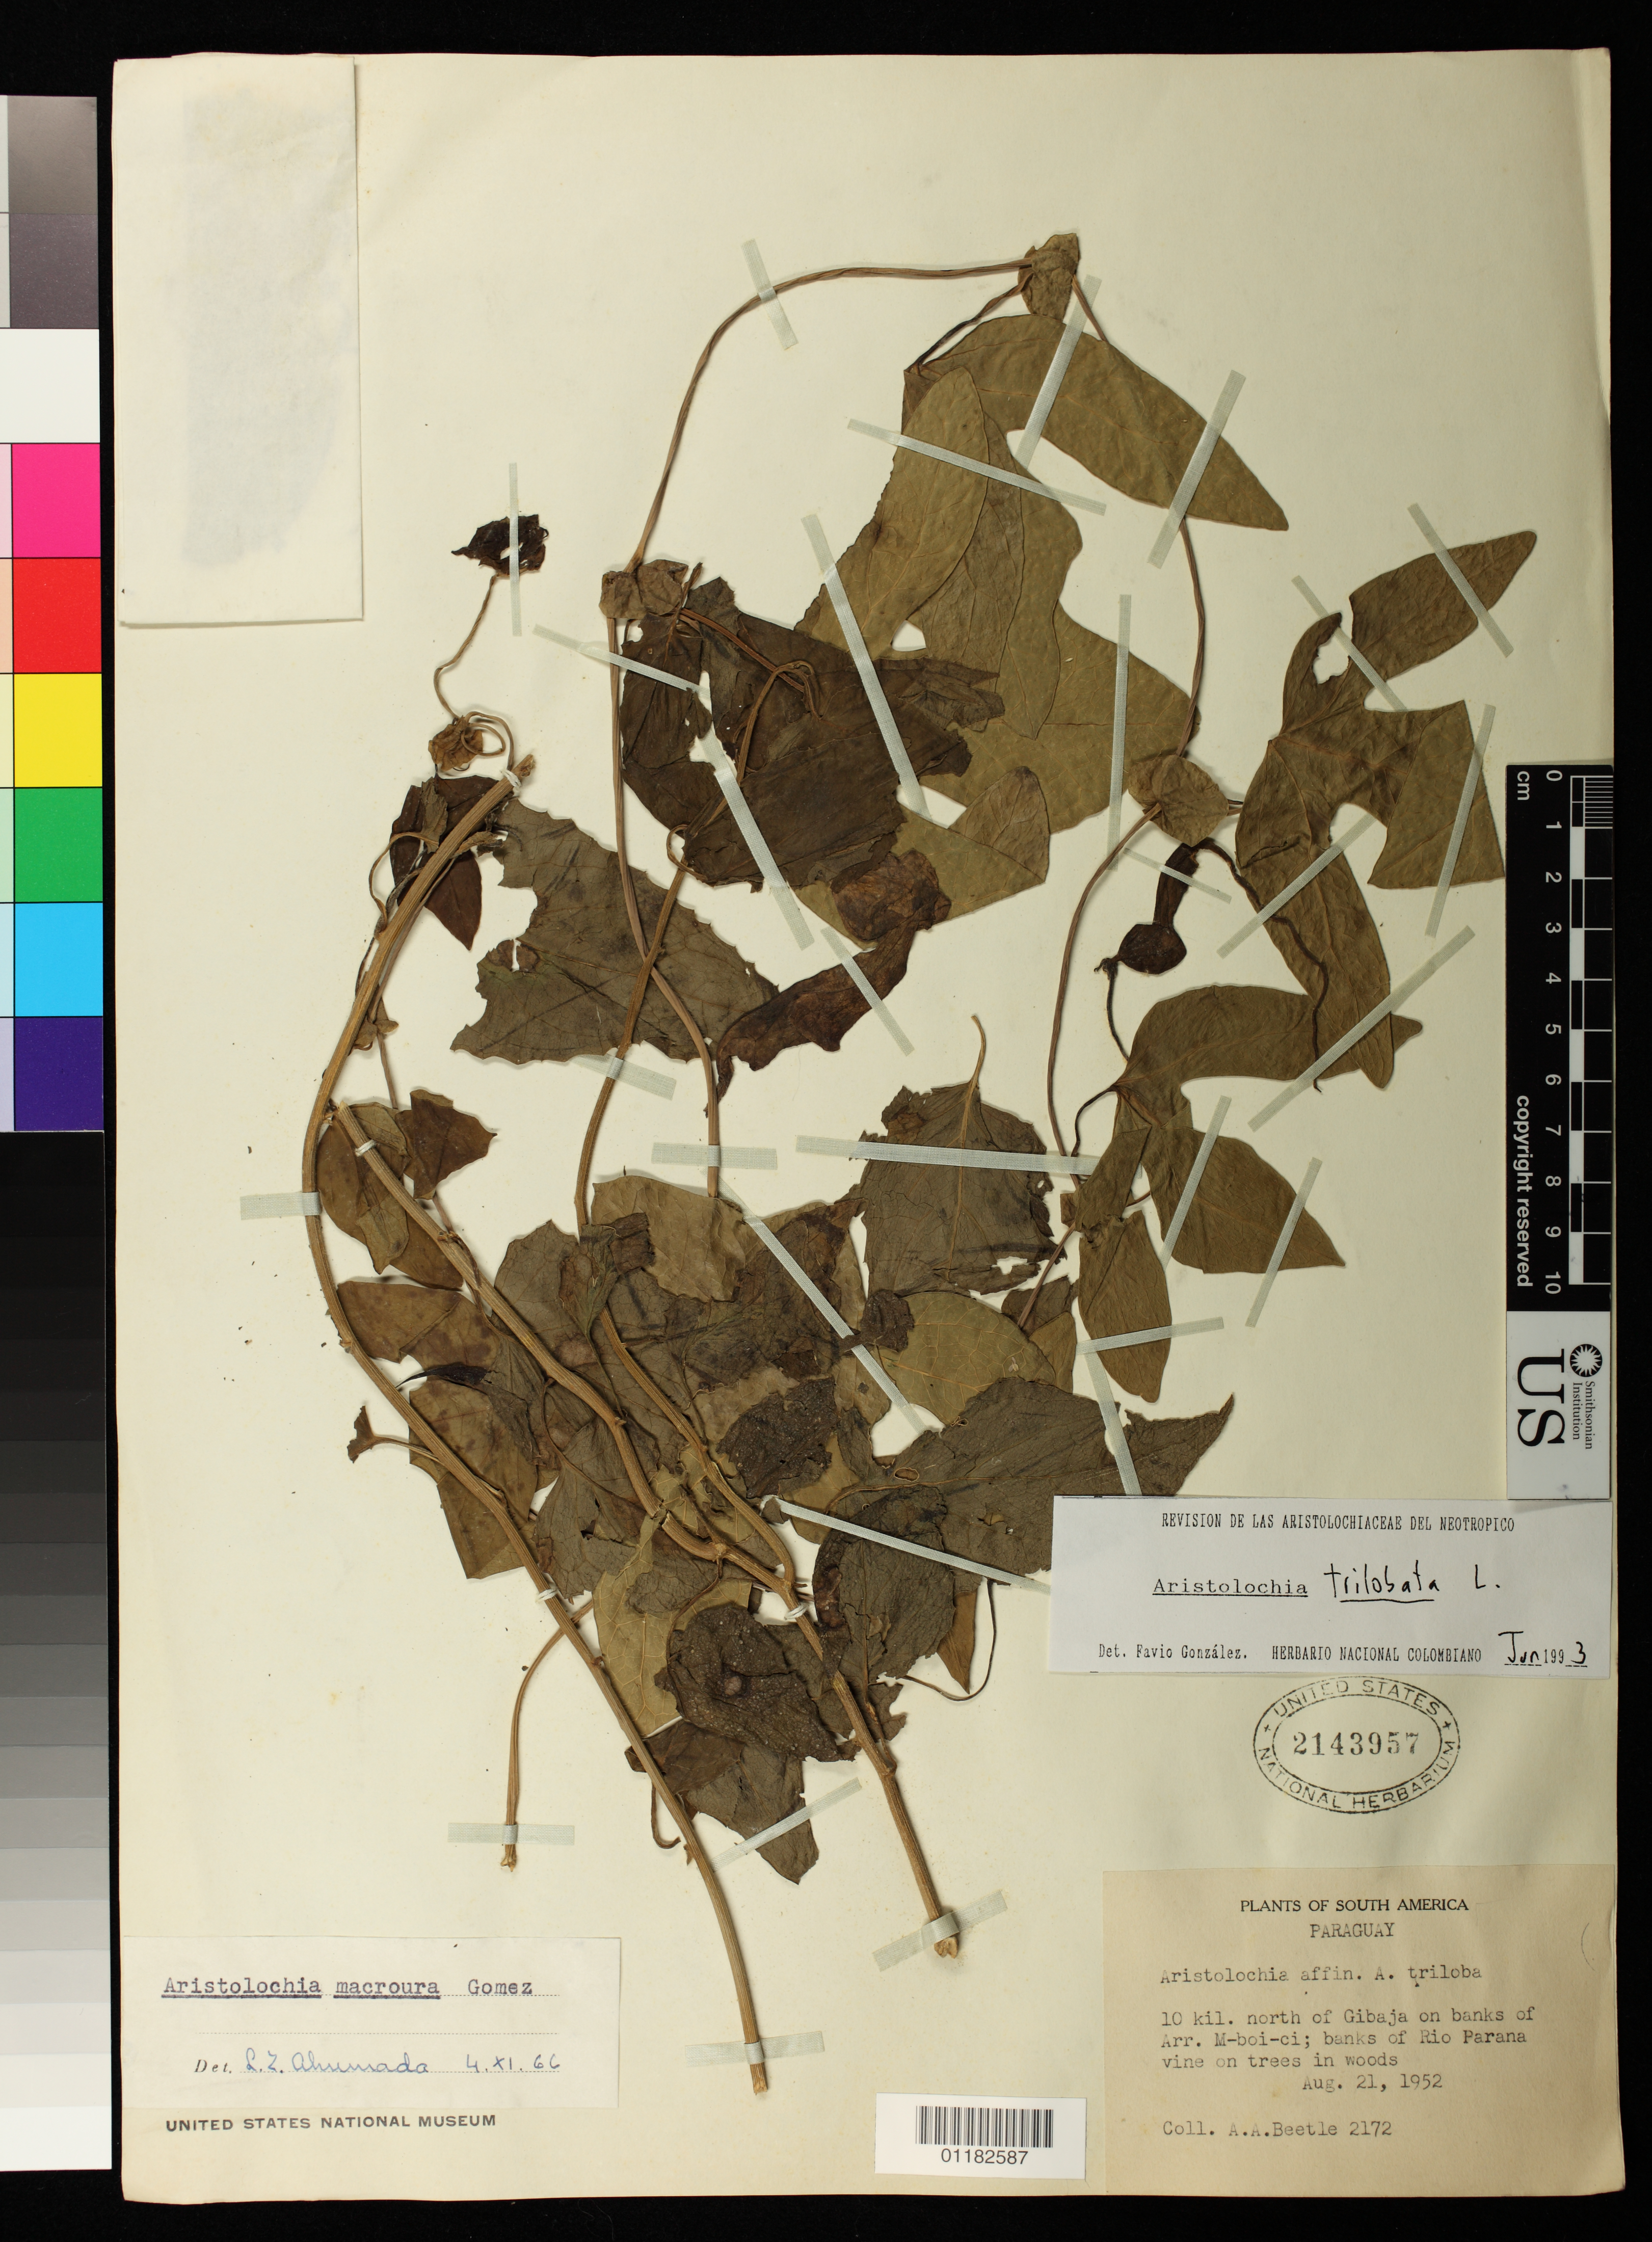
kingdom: Plantae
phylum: Tracheophyta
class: Magnoliopsida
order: Piperales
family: Aristolochiaceae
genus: Aristolochia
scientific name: Aristolochia trilobata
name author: L.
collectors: A. A. Beetle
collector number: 2172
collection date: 1952-08-21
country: Paraguay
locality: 10 kil. north of Gibaja on banks of Arr. M-boi-ci; banks of Rio Parana vine on trees in woods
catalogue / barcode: US 2143957